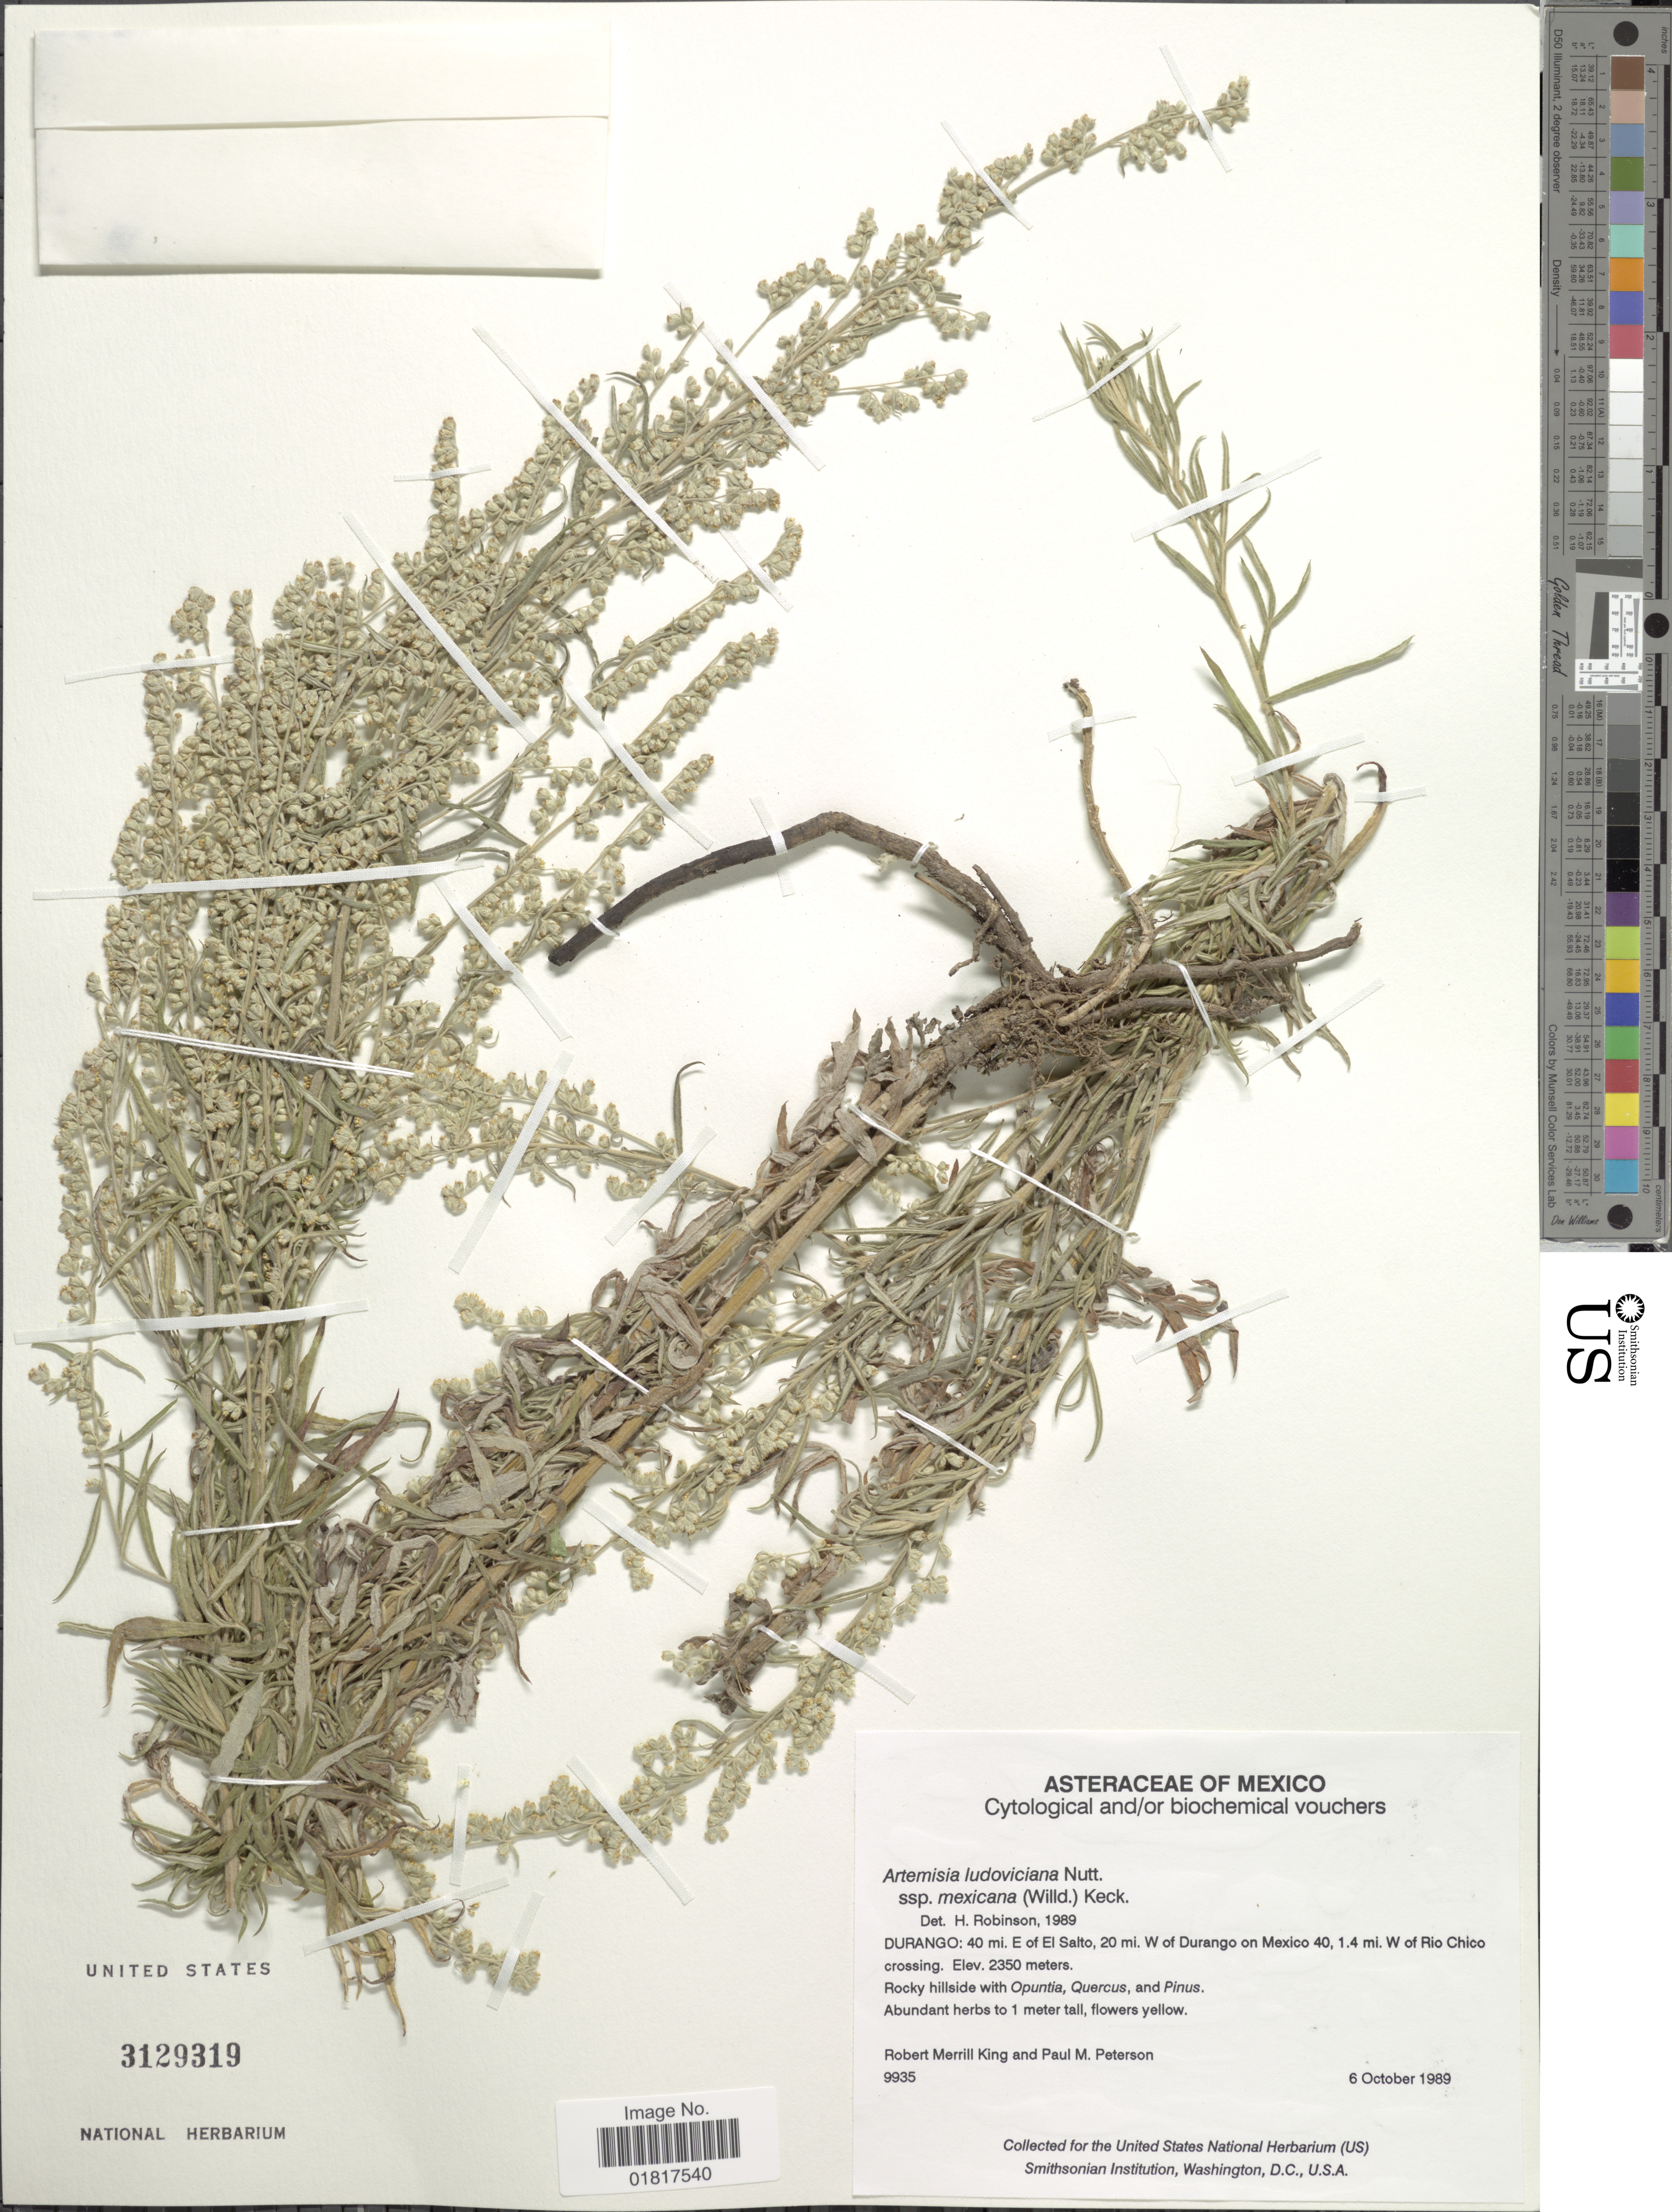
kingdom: Plantae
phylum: Tracheophyta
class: Magnoliopsida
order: Asterales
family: Asteraceae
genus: Artemisia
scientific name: Artemisia ludoviciana subsp. mexicana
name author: (Willd. ex Spreng.) D.D. Keck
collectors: R. M. King & P. M. Peterson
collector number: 9935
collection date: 1989-10-06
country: Mexico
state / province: Durango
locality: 40 mi E of El Salto, 20 mi W of Durango on Mexico 40, 1.4 mi W of Rio Chico crossing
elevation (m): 2350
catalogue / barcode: US 3129319